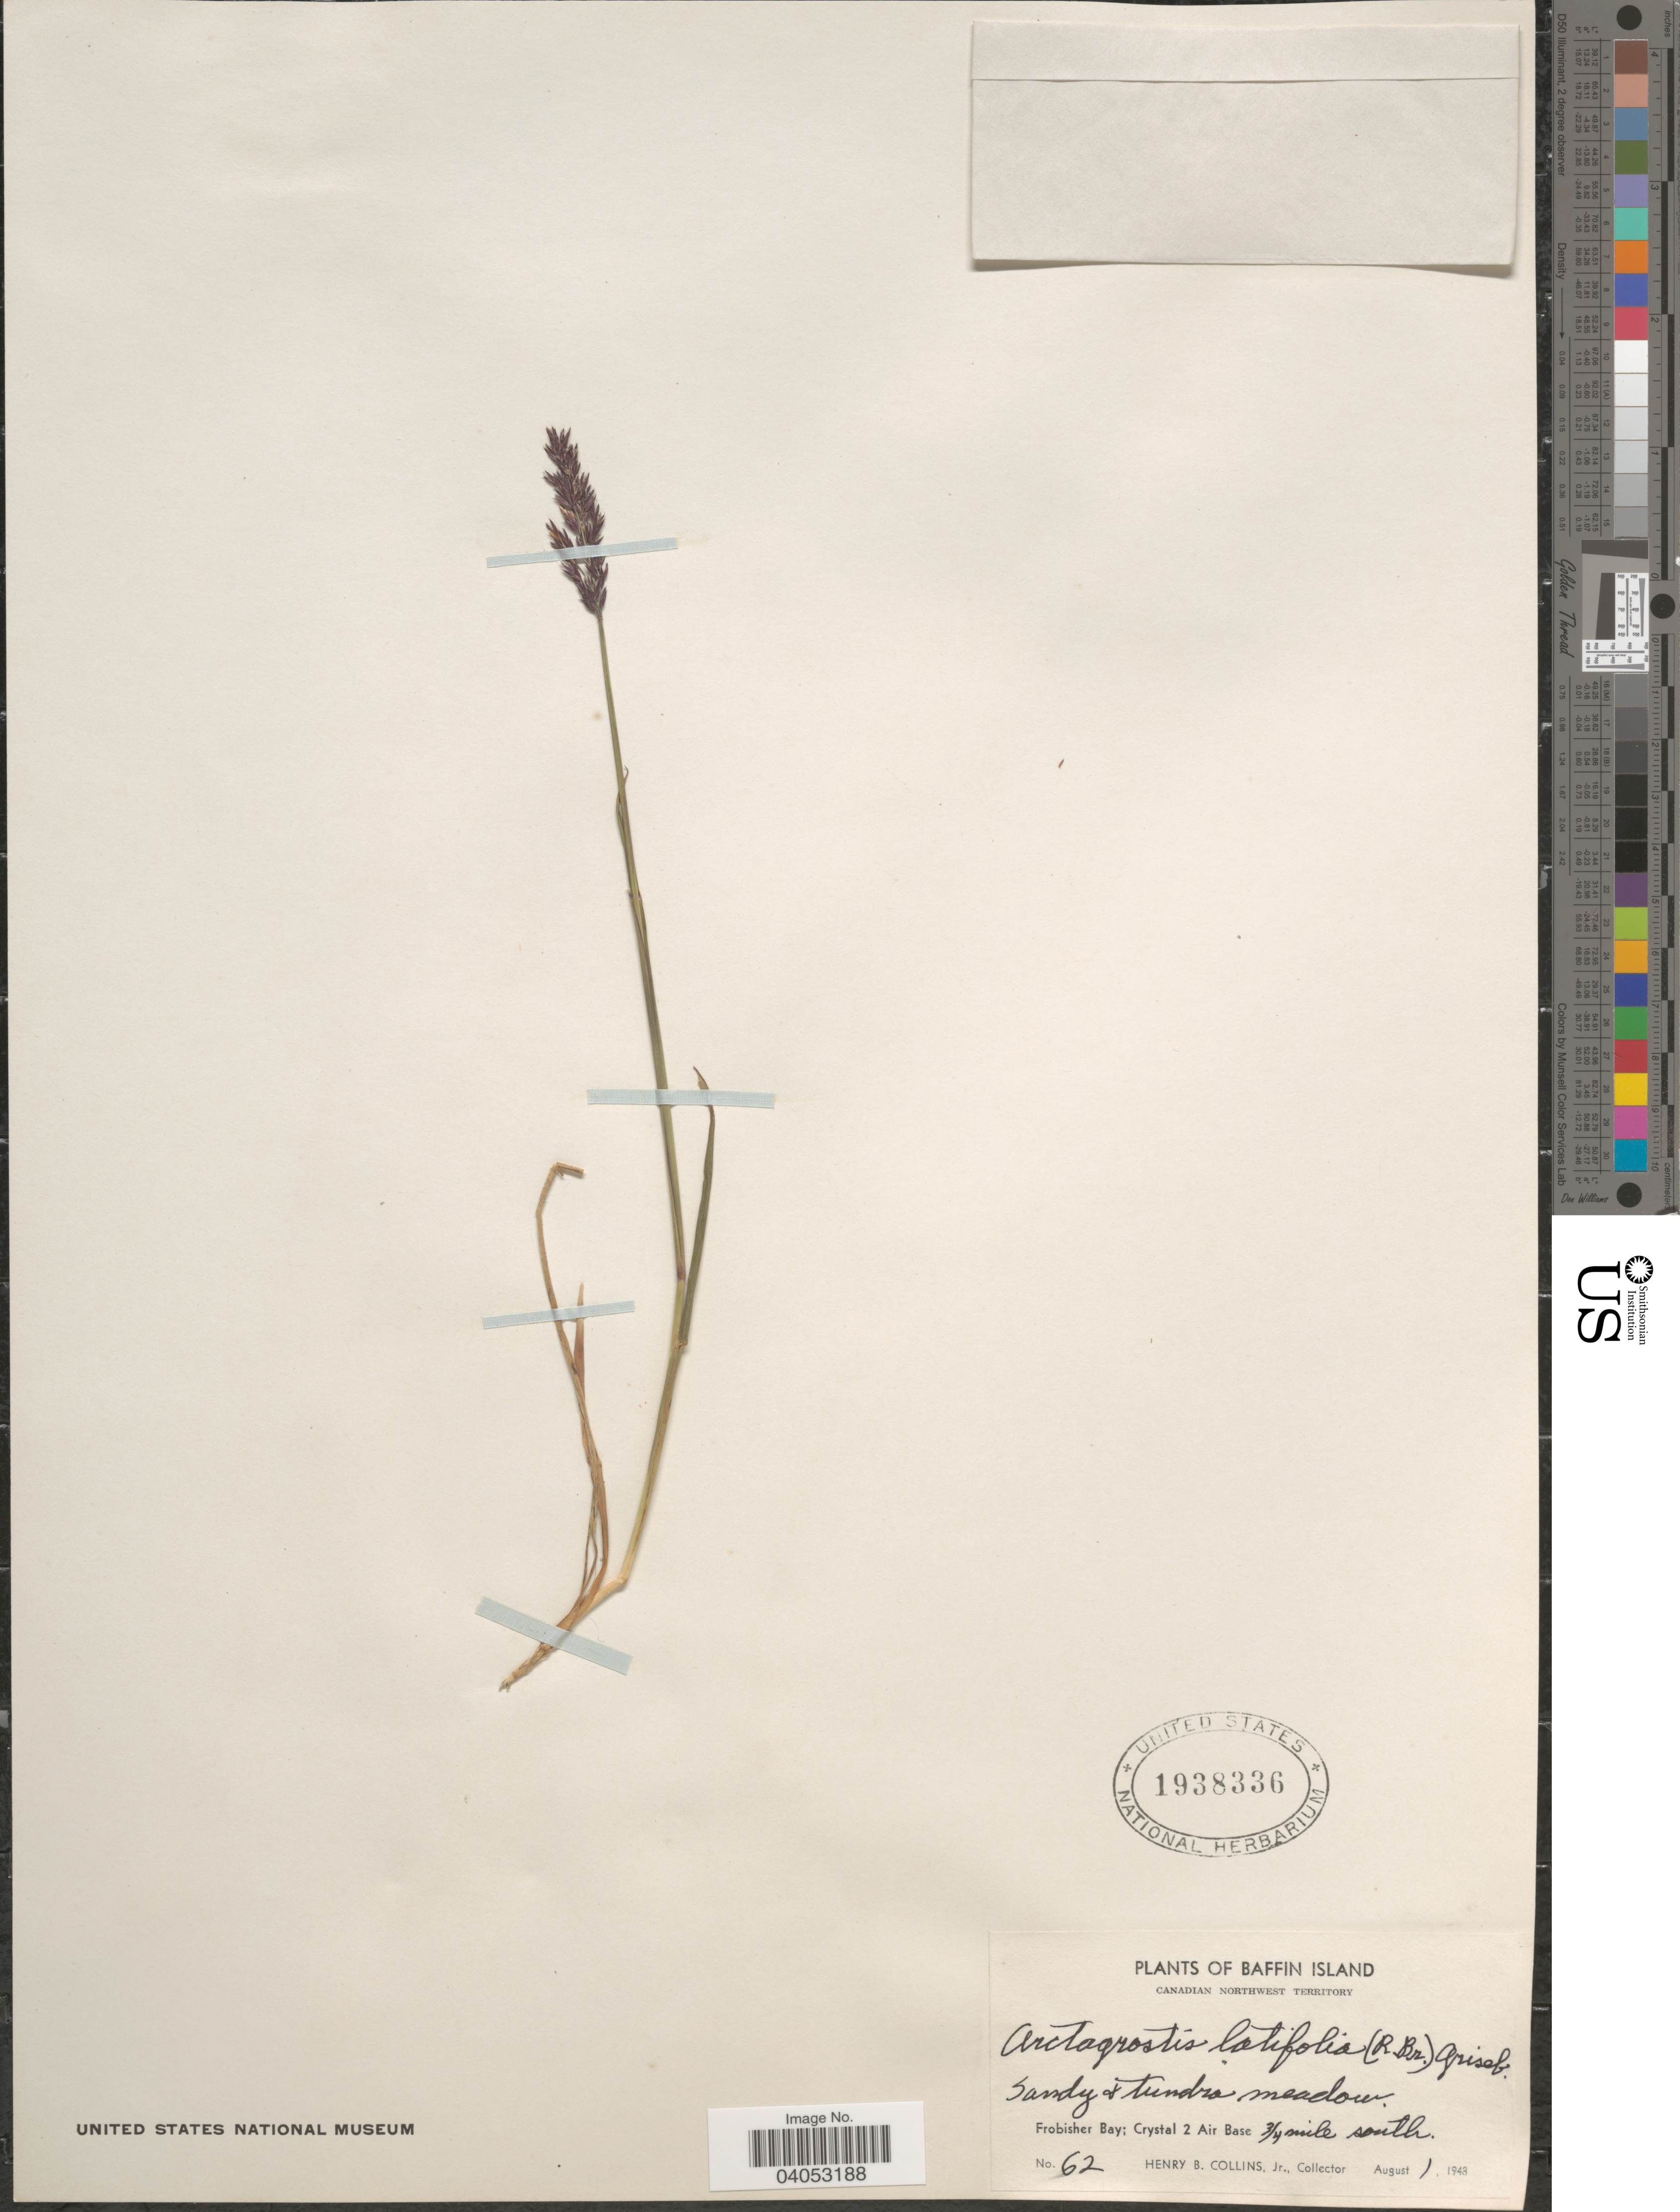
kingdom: Plantae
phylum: Tracheophyta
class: Liliopsida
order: Poales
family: Poaceae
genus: Arctagrostis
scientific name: Arctagrostis latifolia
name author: (R. Br.) Griseb.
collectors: H. Collins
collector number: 62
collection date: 1948-08-01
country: Canada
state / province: Northwest Territories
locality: Baffin Island. Frobisher Bay; Crystal 2 Air Base. ¾ mile south.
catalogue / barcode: US 1938336